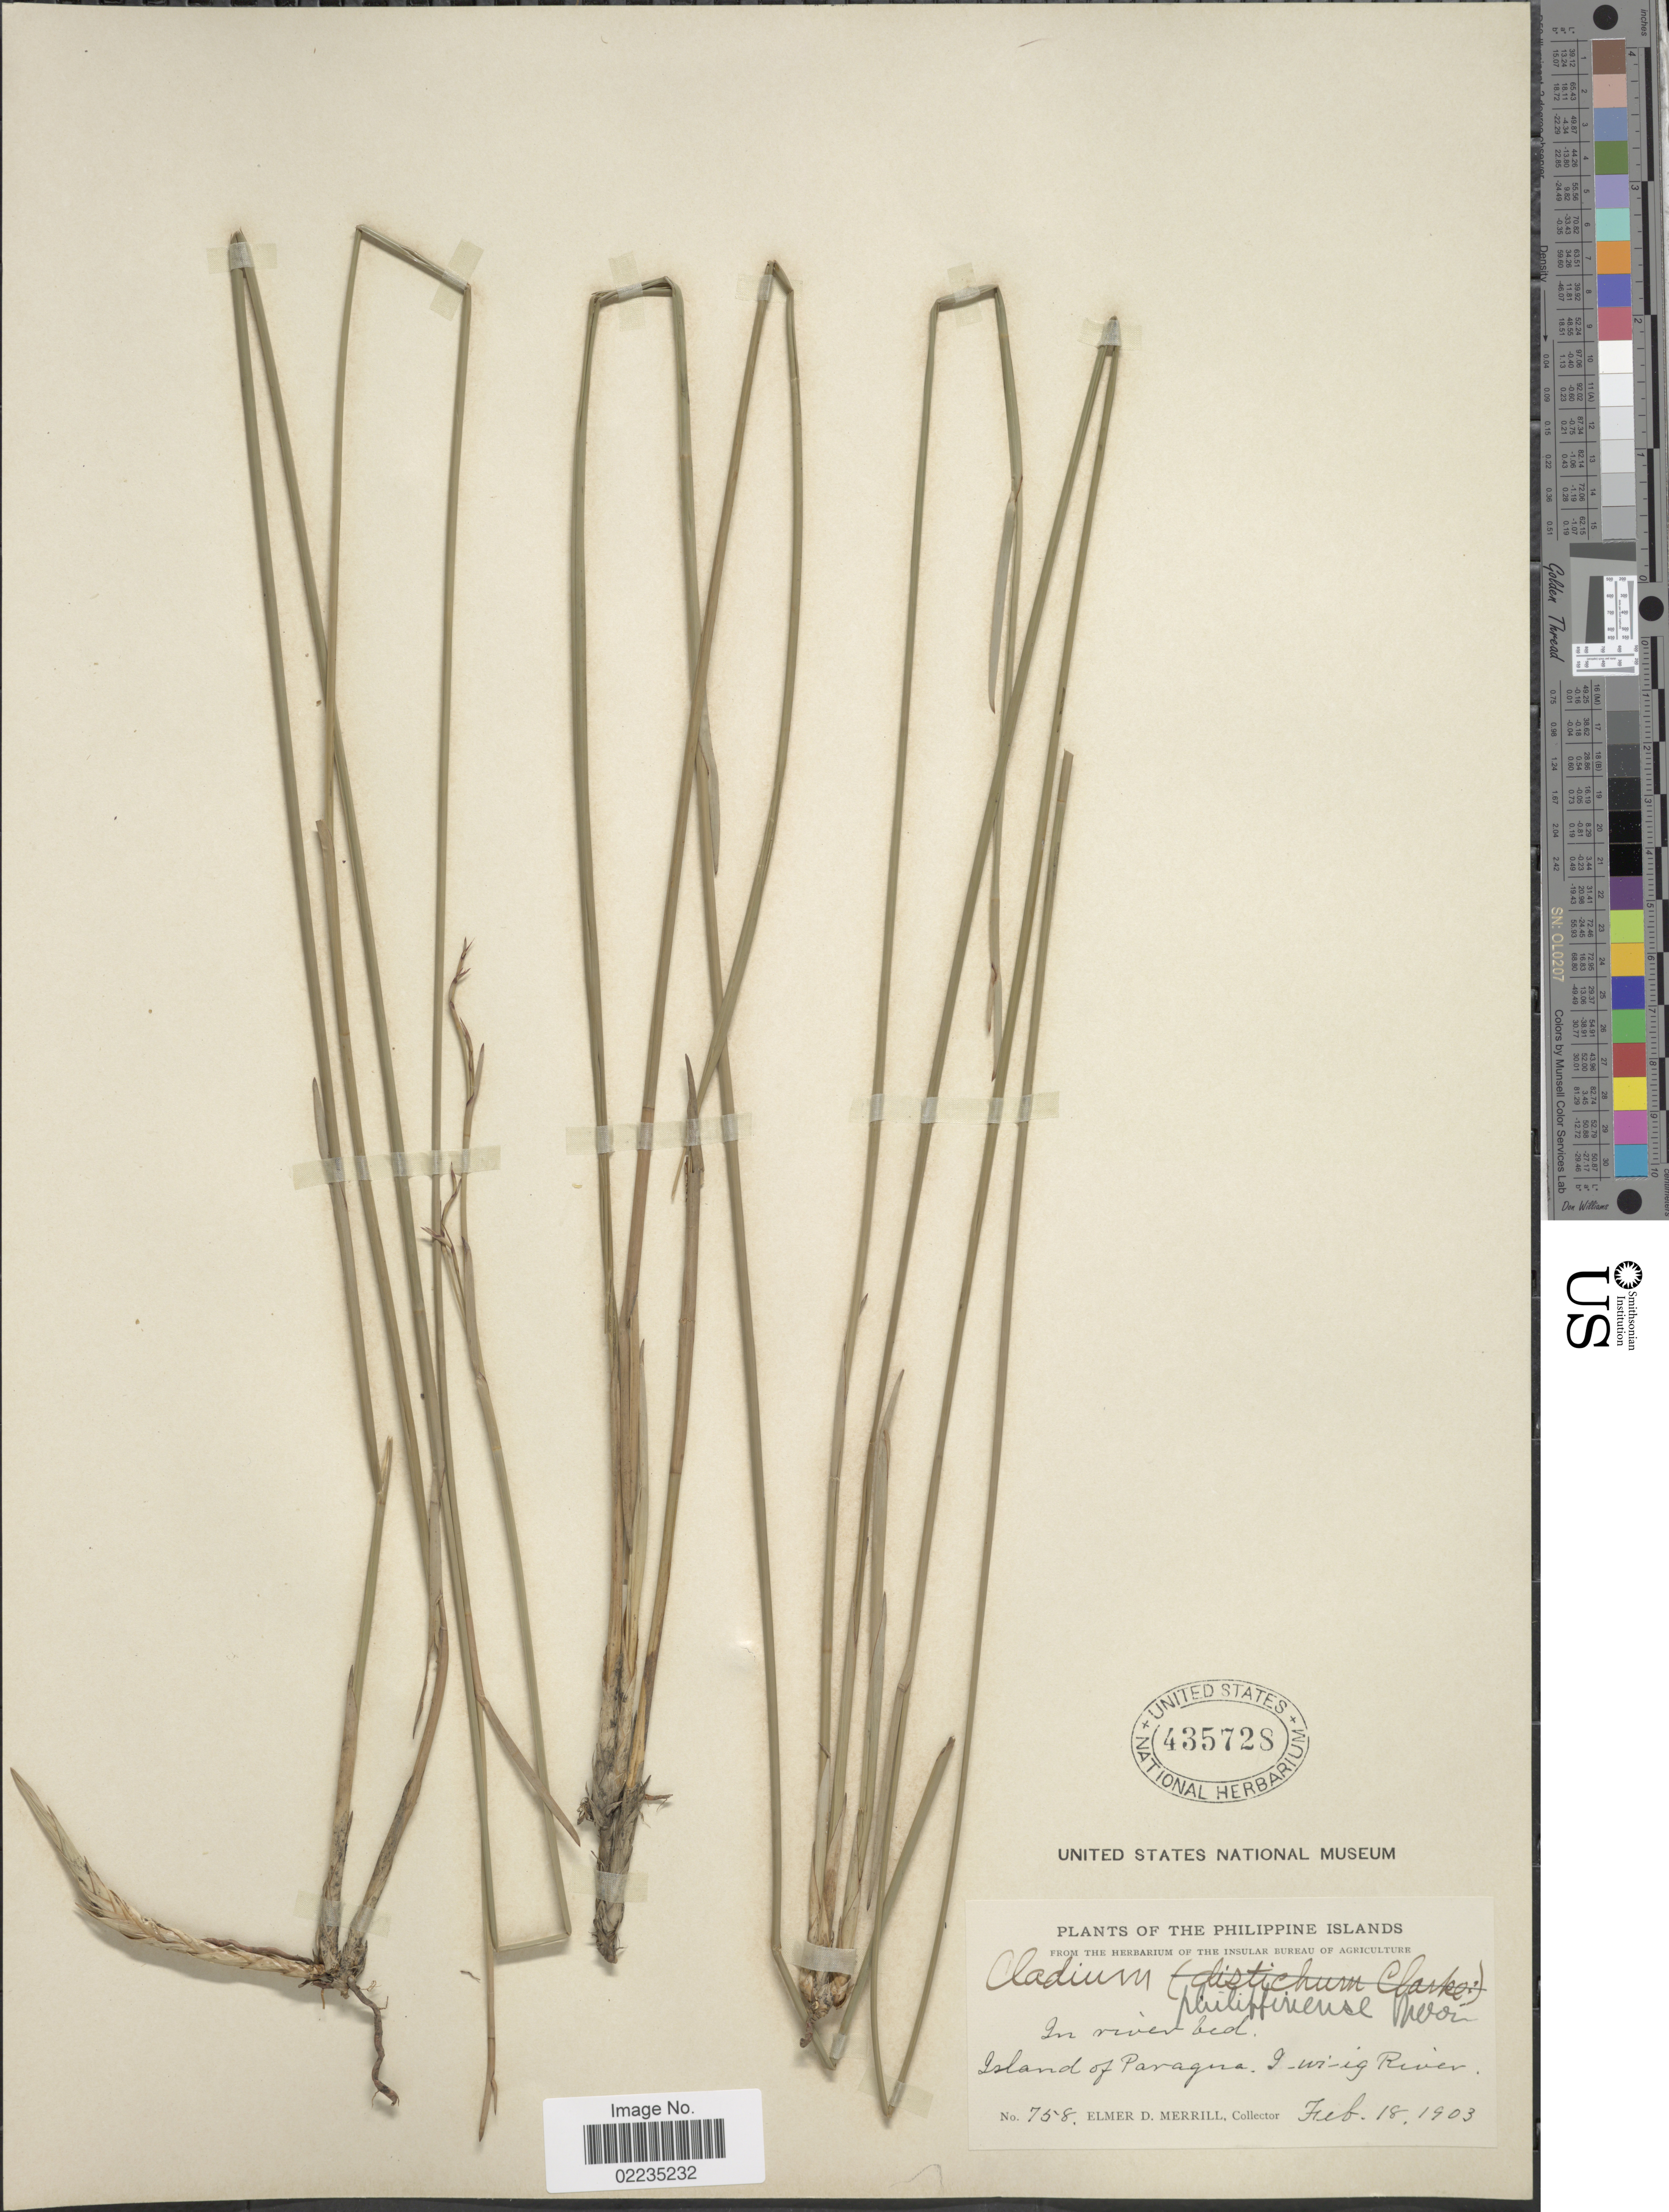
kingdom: Plantae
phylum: Tracheophyta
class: Liliopsida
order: Poales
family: Cyperaceae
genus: Machaerina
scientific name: Machaerina disticha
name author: (C.B. Clarke) T. Koyama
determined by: Strong, Mark T., (BOT), Smithsonian Institution - National Museum of Natural History (UNITED STATES)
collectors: E. D. Merrill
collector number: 758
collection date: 1903-02-18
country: Philippines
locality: Island of Paragua, I-wi-ig River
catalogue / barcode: US 435728